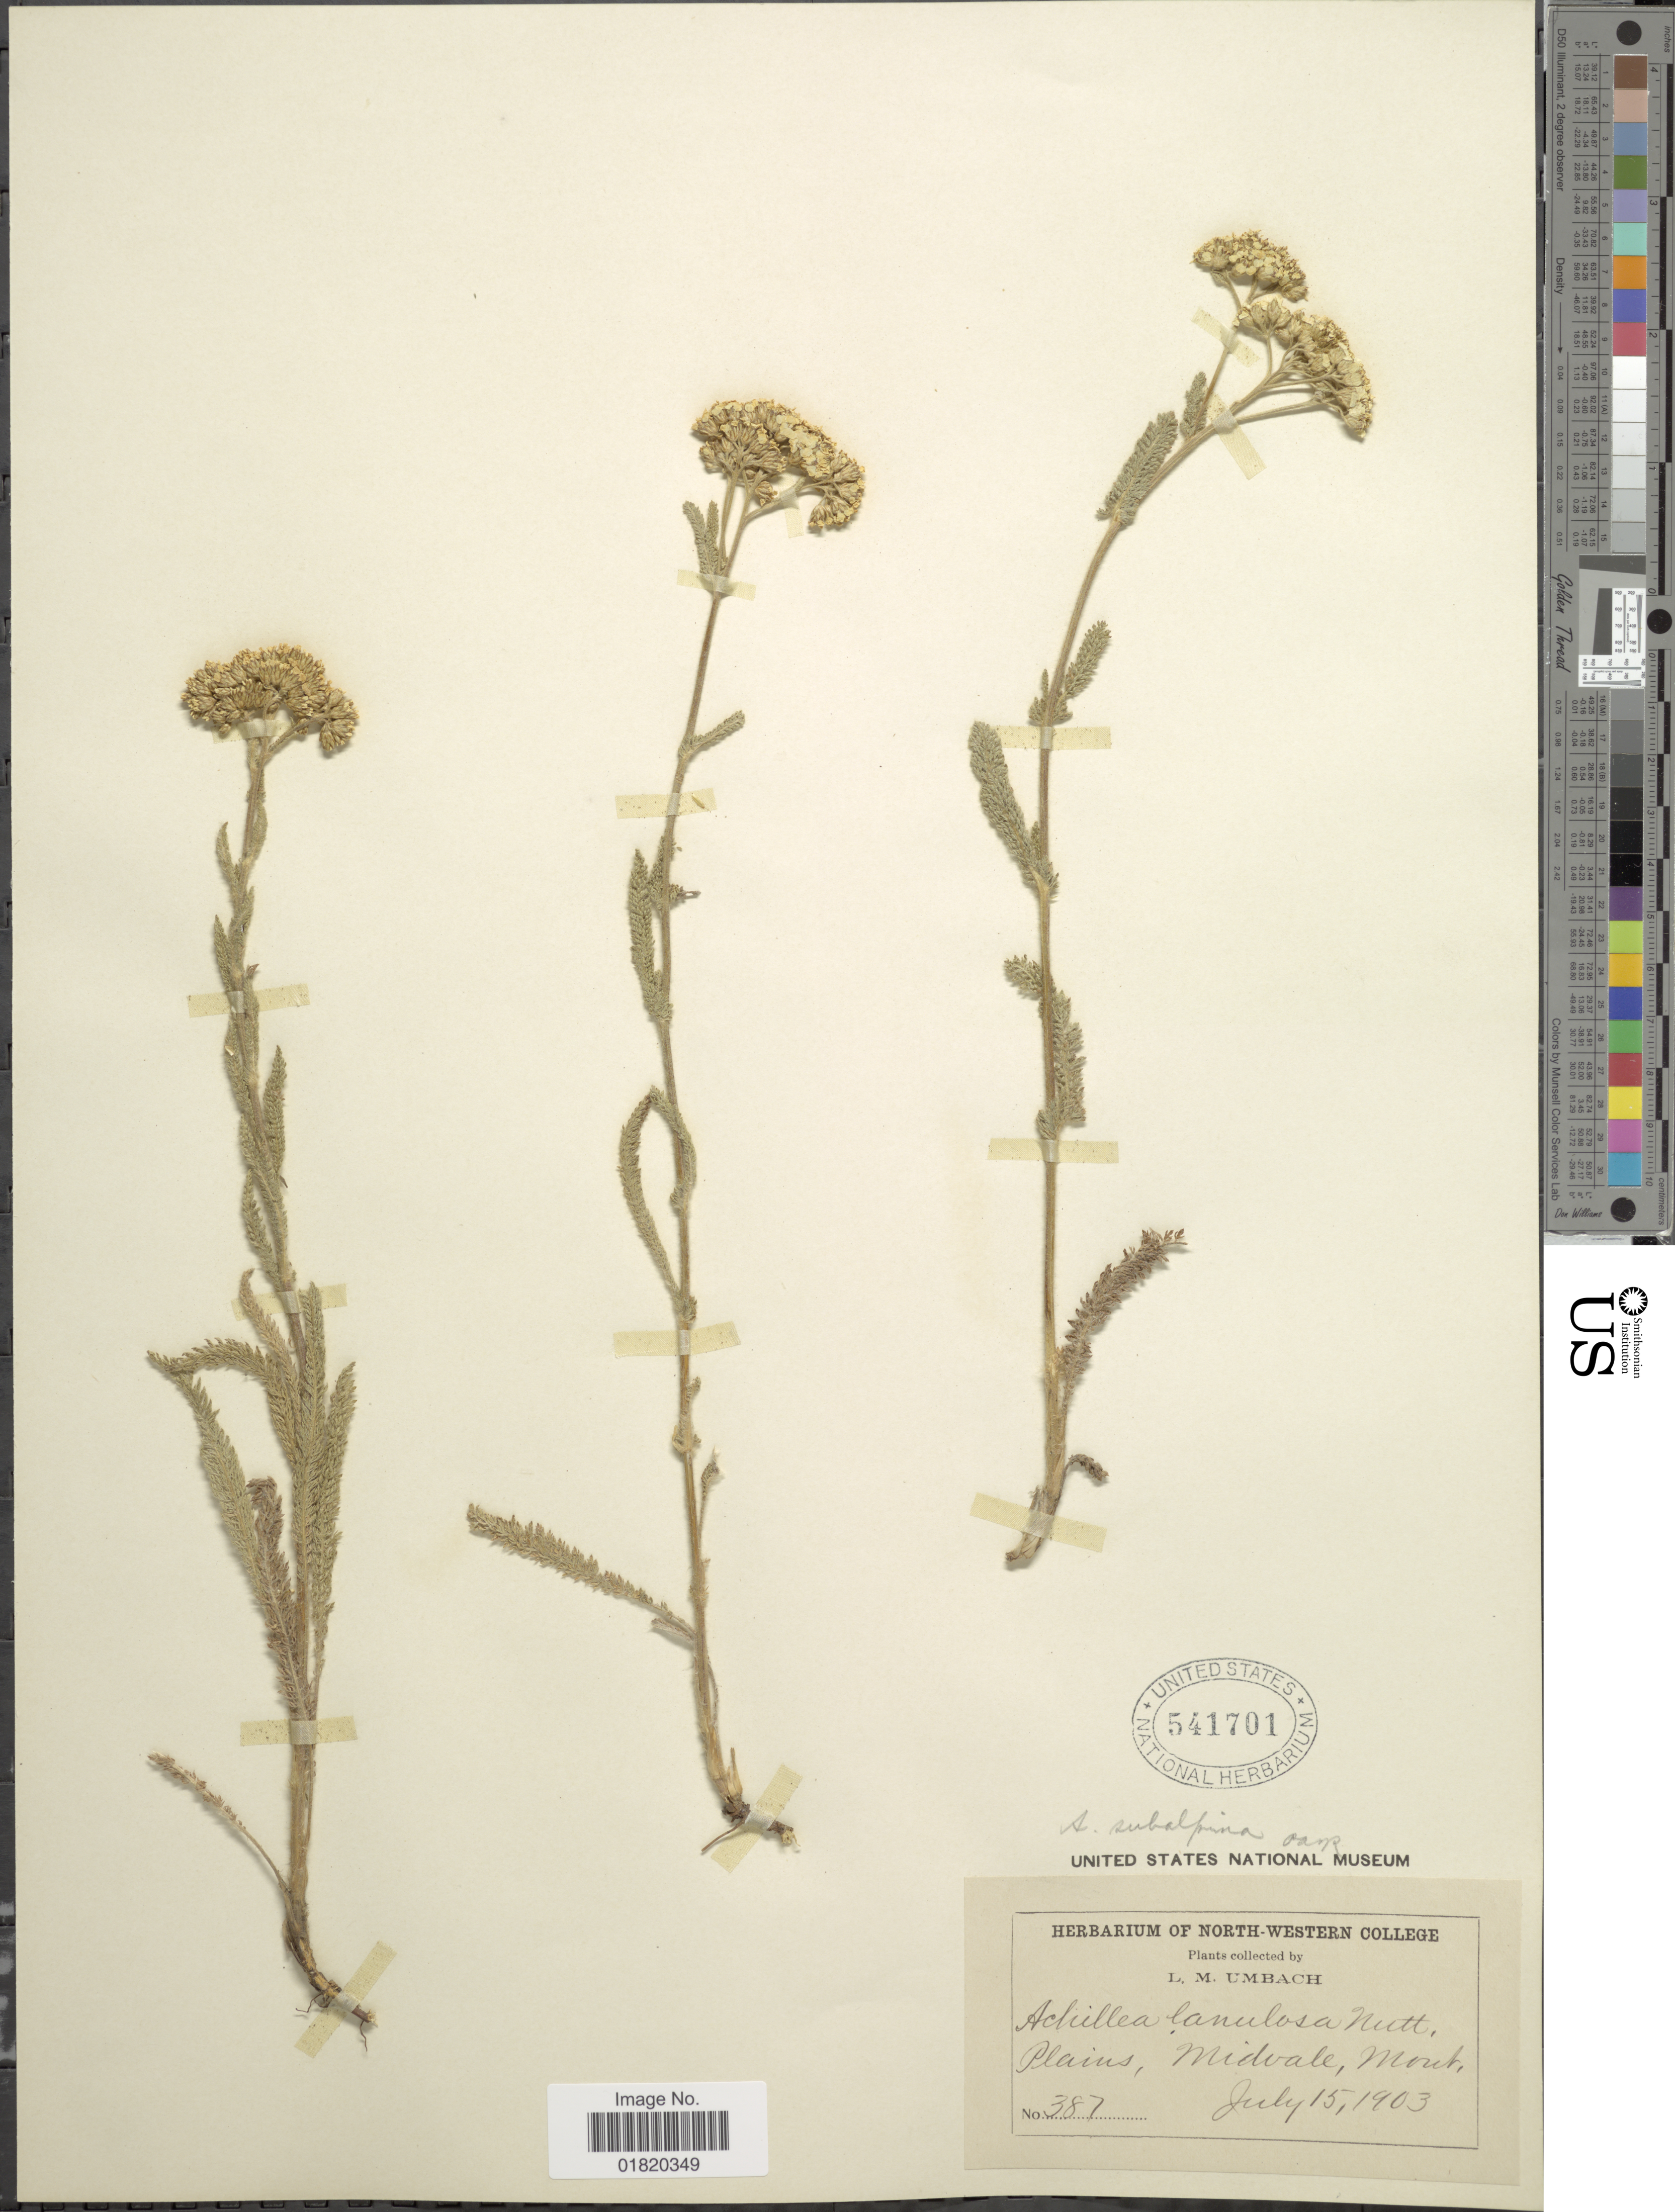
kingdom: Plantae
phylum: Tracheophyta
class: Magnoliopsida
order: Asterales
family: Asteraceae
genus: Achillea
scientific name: Achillea subalpina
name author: Greene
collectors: L. M. Umbach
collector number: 387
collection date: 1903-07-15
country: United States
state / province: Montana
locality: Plains, Midvale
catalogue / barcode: US 541701